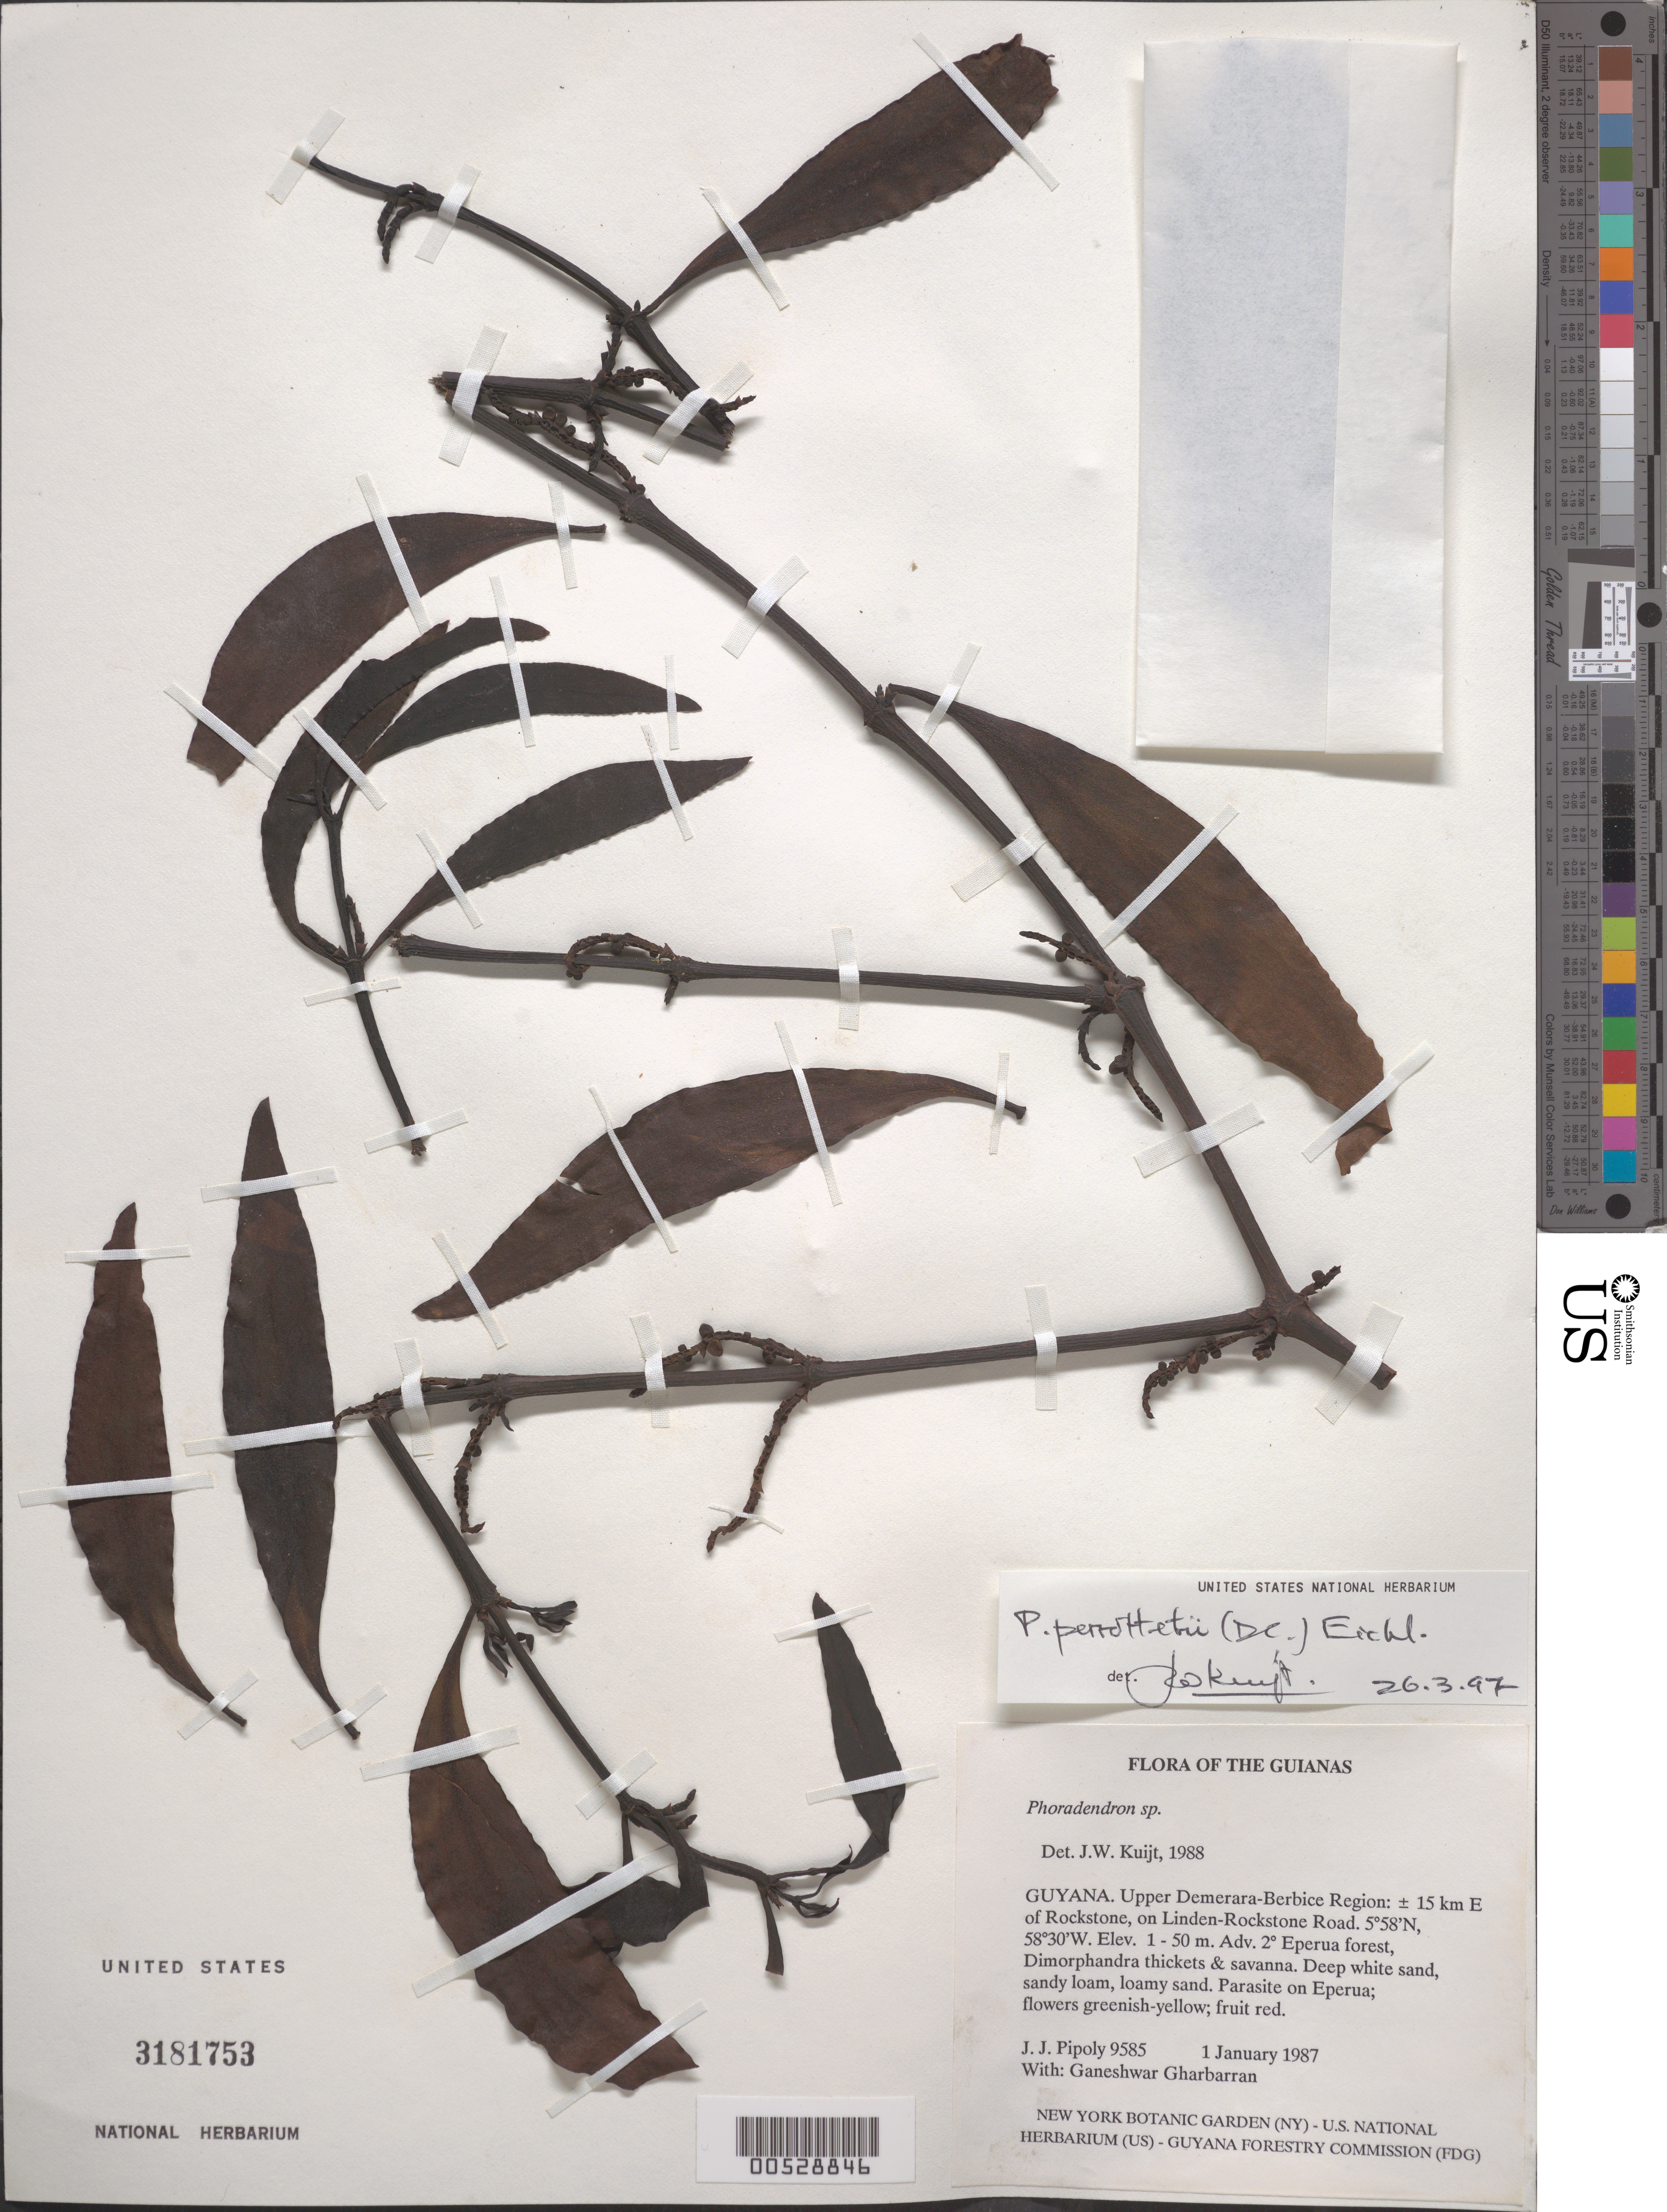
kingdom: Plantae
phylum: Tracheophyta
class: Magnoliopsida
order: Santalales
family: Viscaceae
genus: Phoradendron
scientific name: Phoradendron bilineatum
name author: Urb.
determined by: Kuijt, Job, (CANADA)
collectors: J. J. Pipoly & G. Gharbarran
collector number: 9585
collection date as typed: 11 January 1987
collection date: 1987-01-11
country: Guyana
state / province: U. Demerara-Berbice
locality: ±15 km E of Rockstone, on Linden-Rockstone Road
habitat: Adv. secondary Eperua forest, Dimorphandra thickets & savanna. Deep white sand, sandy loam, loamy sand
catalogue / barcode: US 3181753